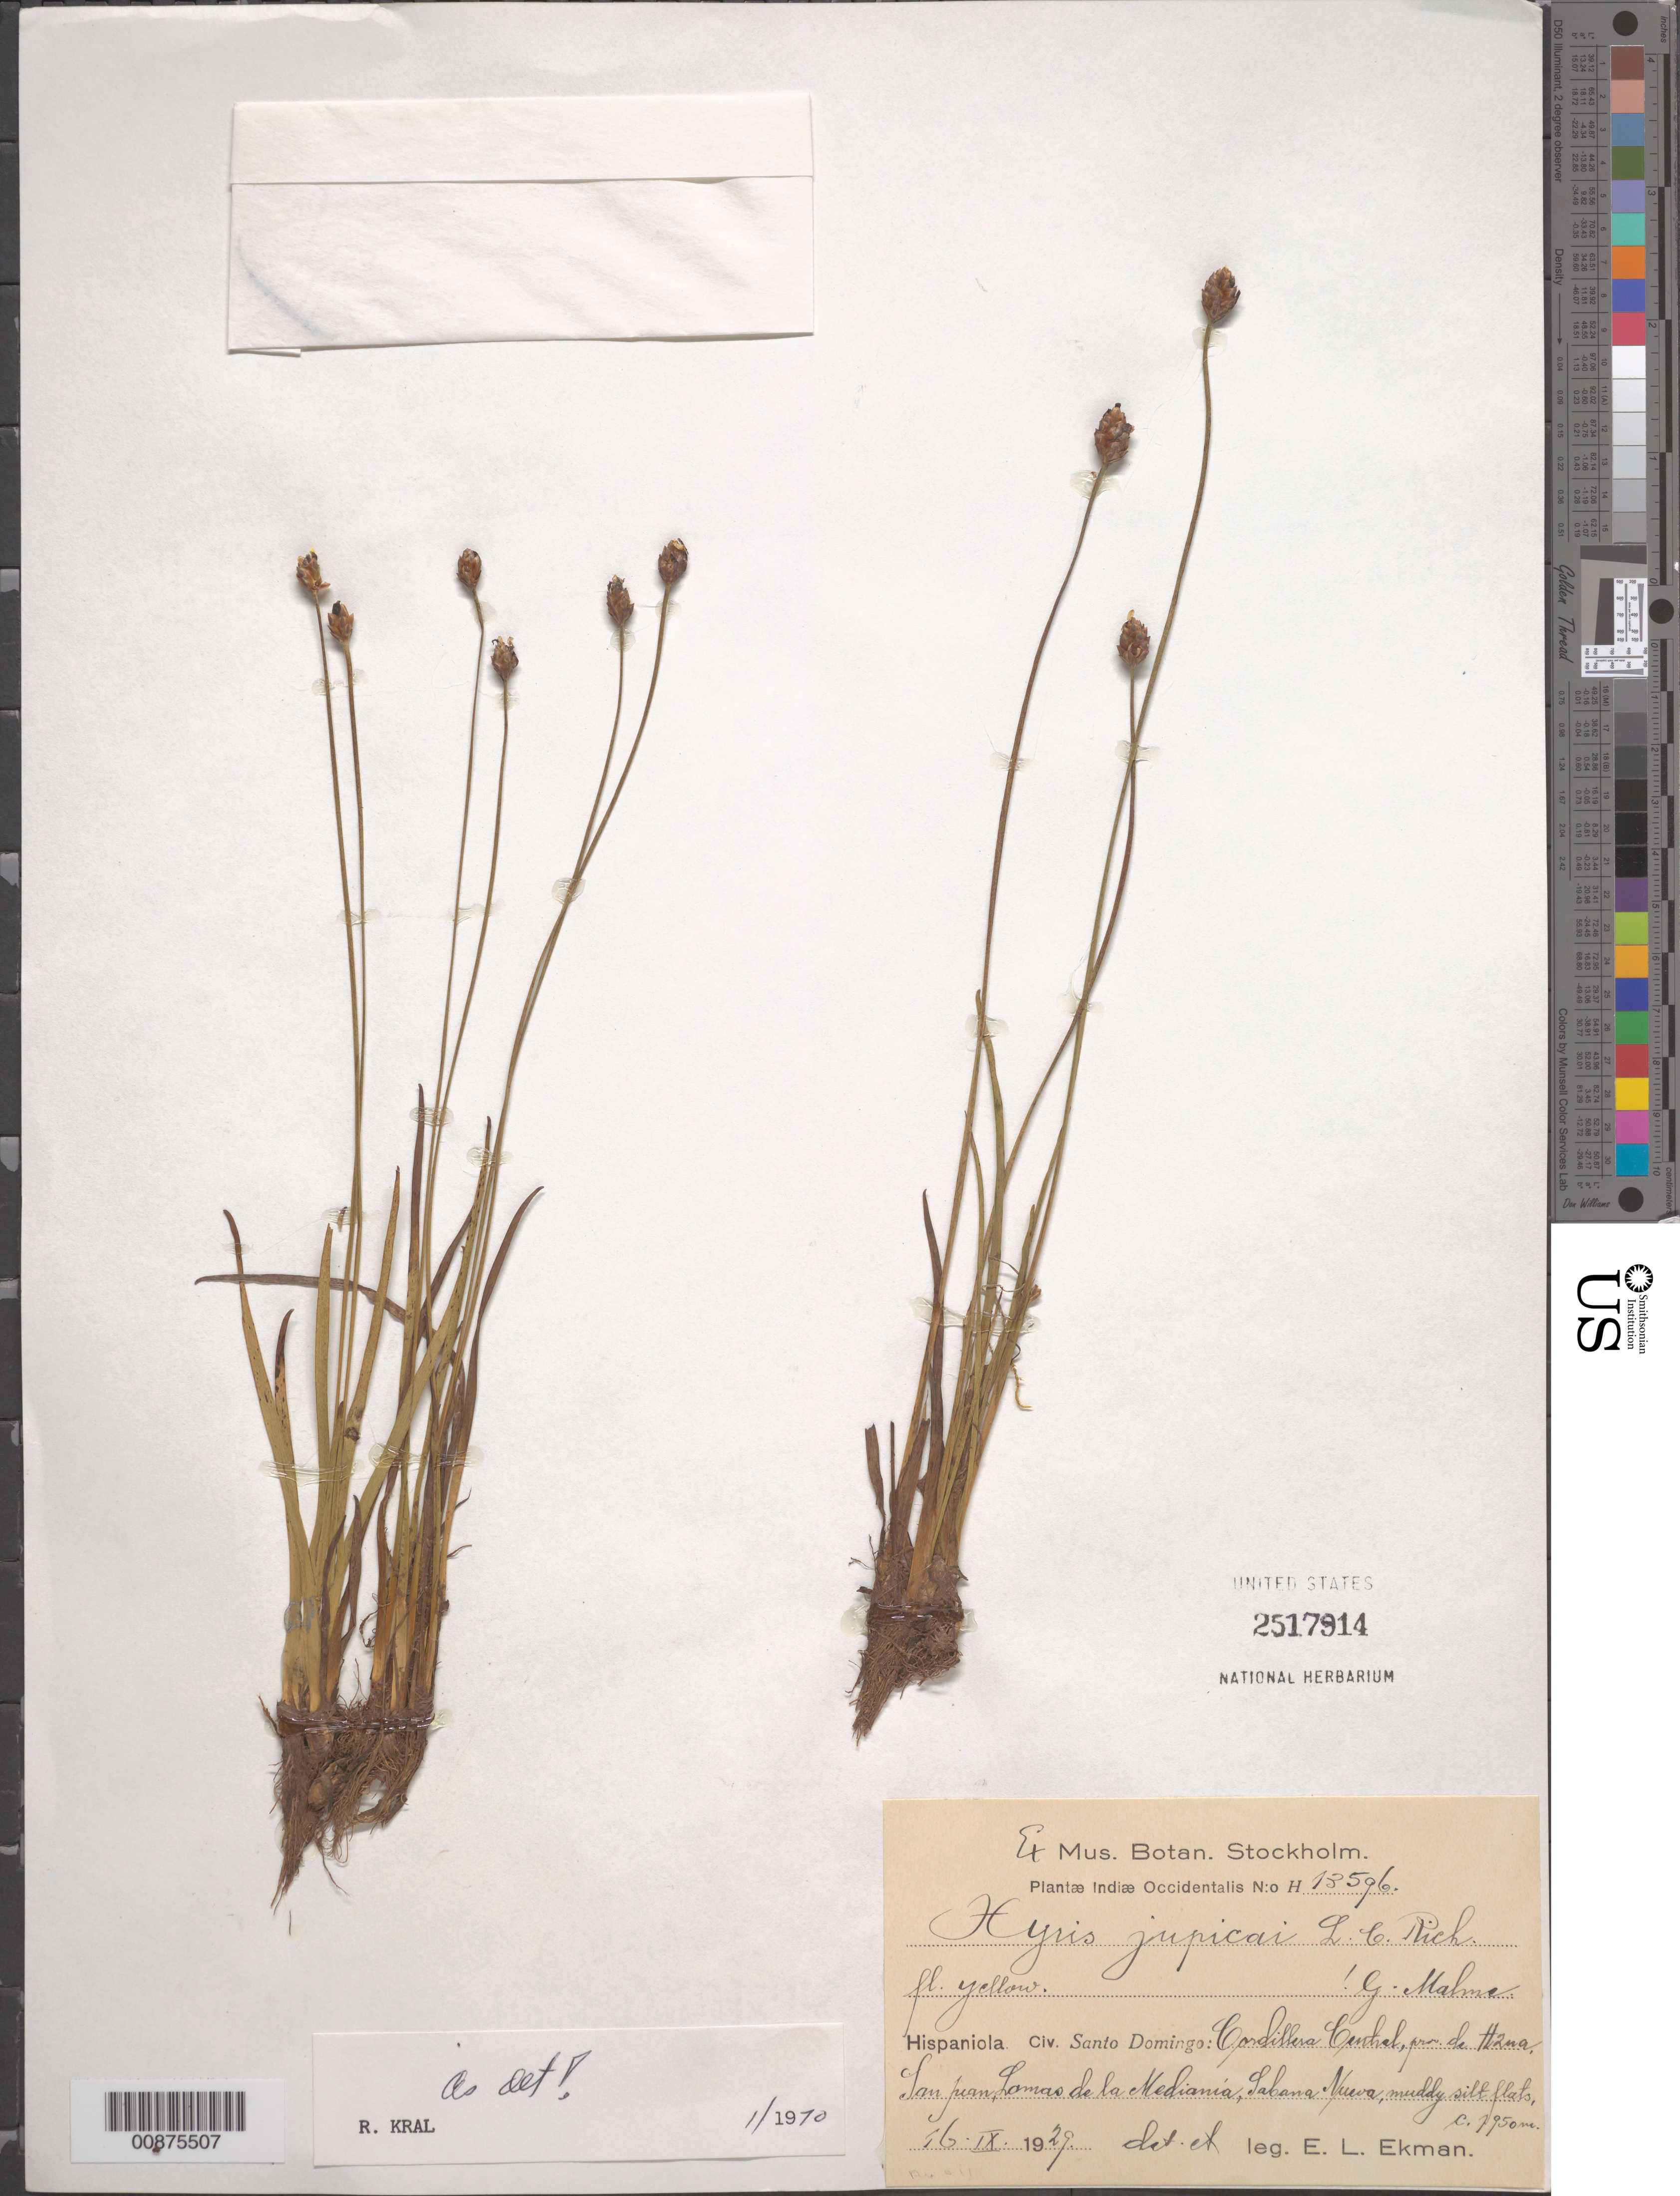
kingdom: Plantae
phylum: Tracheophyta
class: Liliopsida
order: Poales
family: Xyridaceae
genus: Xyris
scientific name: Xyris jupicai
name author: Rich.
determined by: Kral, Robert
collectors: E. L. Ekman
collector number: H 13596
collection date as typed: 16 Sep 1929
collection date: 1929-09-16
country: Dominican Republic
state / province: Azua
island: Hispaniola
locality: Cordillera Central, San Juan, Lomas de la Mediania, Sabana Nueva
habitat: Muddy silt flats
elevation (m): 1950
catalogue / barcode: US 2517914